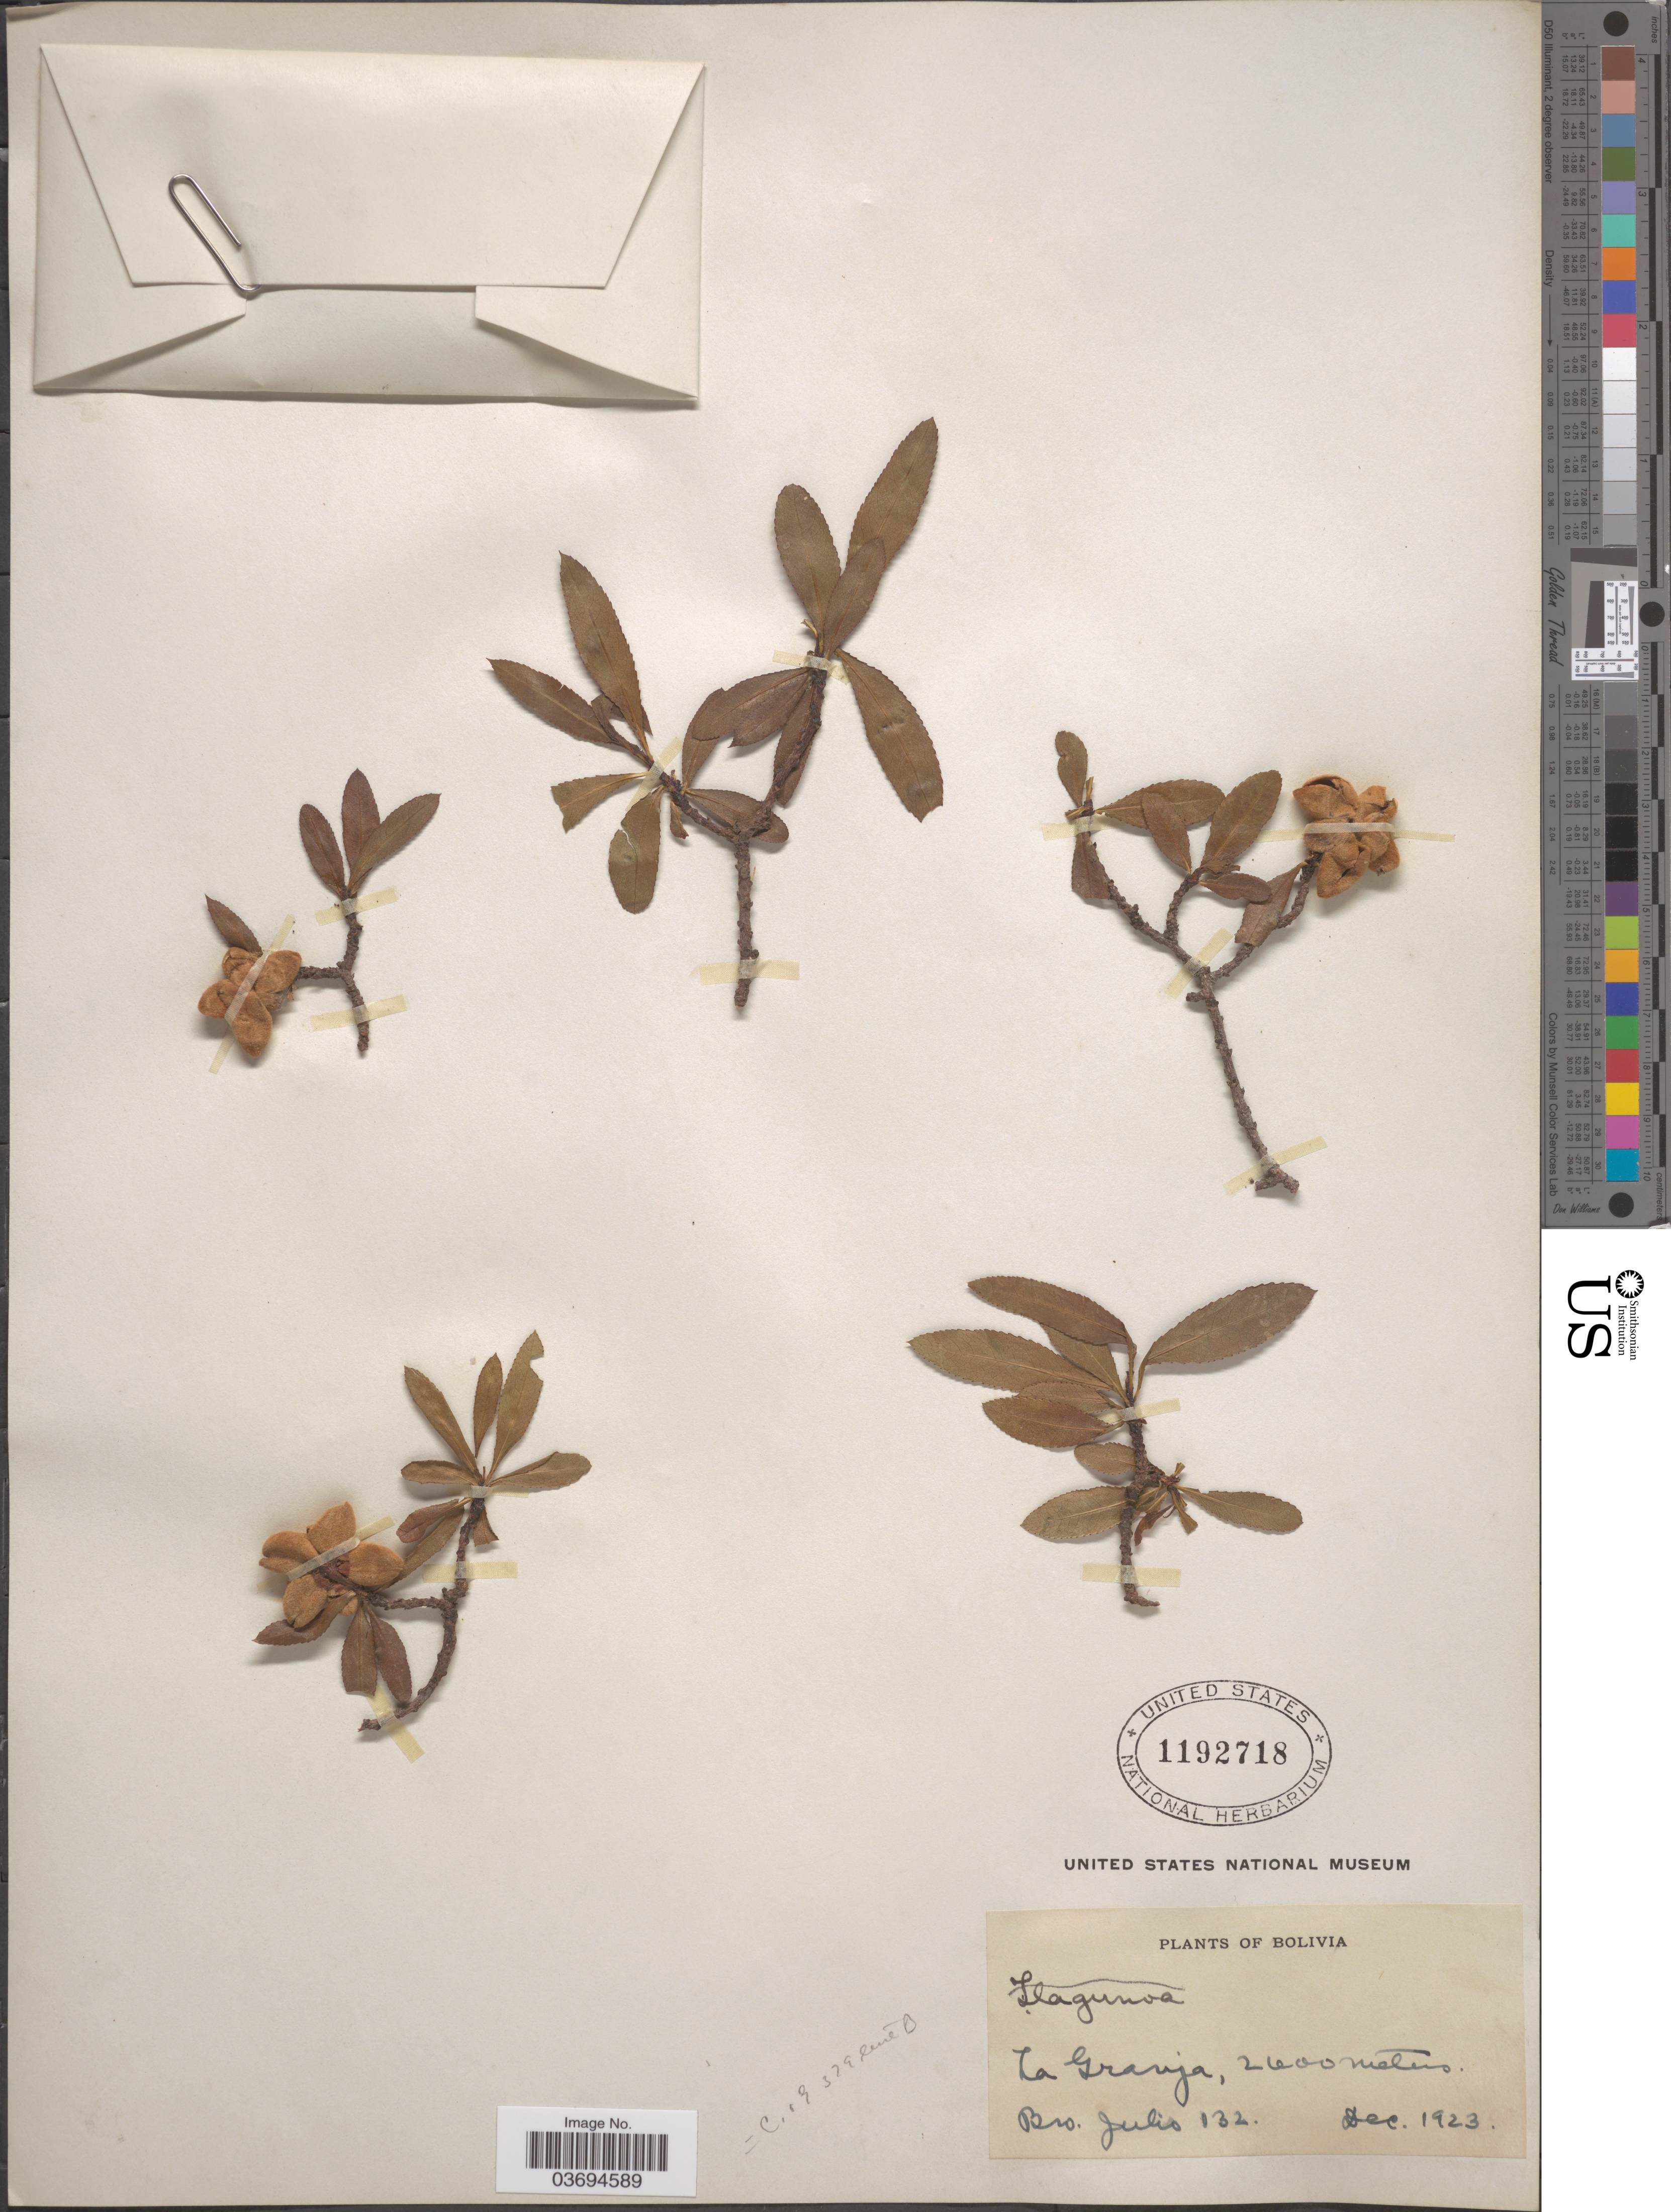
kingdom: Plantae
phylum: Tracheophyta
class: Magnoliopsida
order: Rosales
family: Rosaceae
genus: Kageneckia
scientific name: Kageneckia lanceolata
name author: Ruiz & Pav.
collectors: Bro. Julio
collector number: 132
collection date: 1923-12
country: Bolivia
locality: La Granja.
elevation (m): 2600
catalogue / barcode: US 1192718